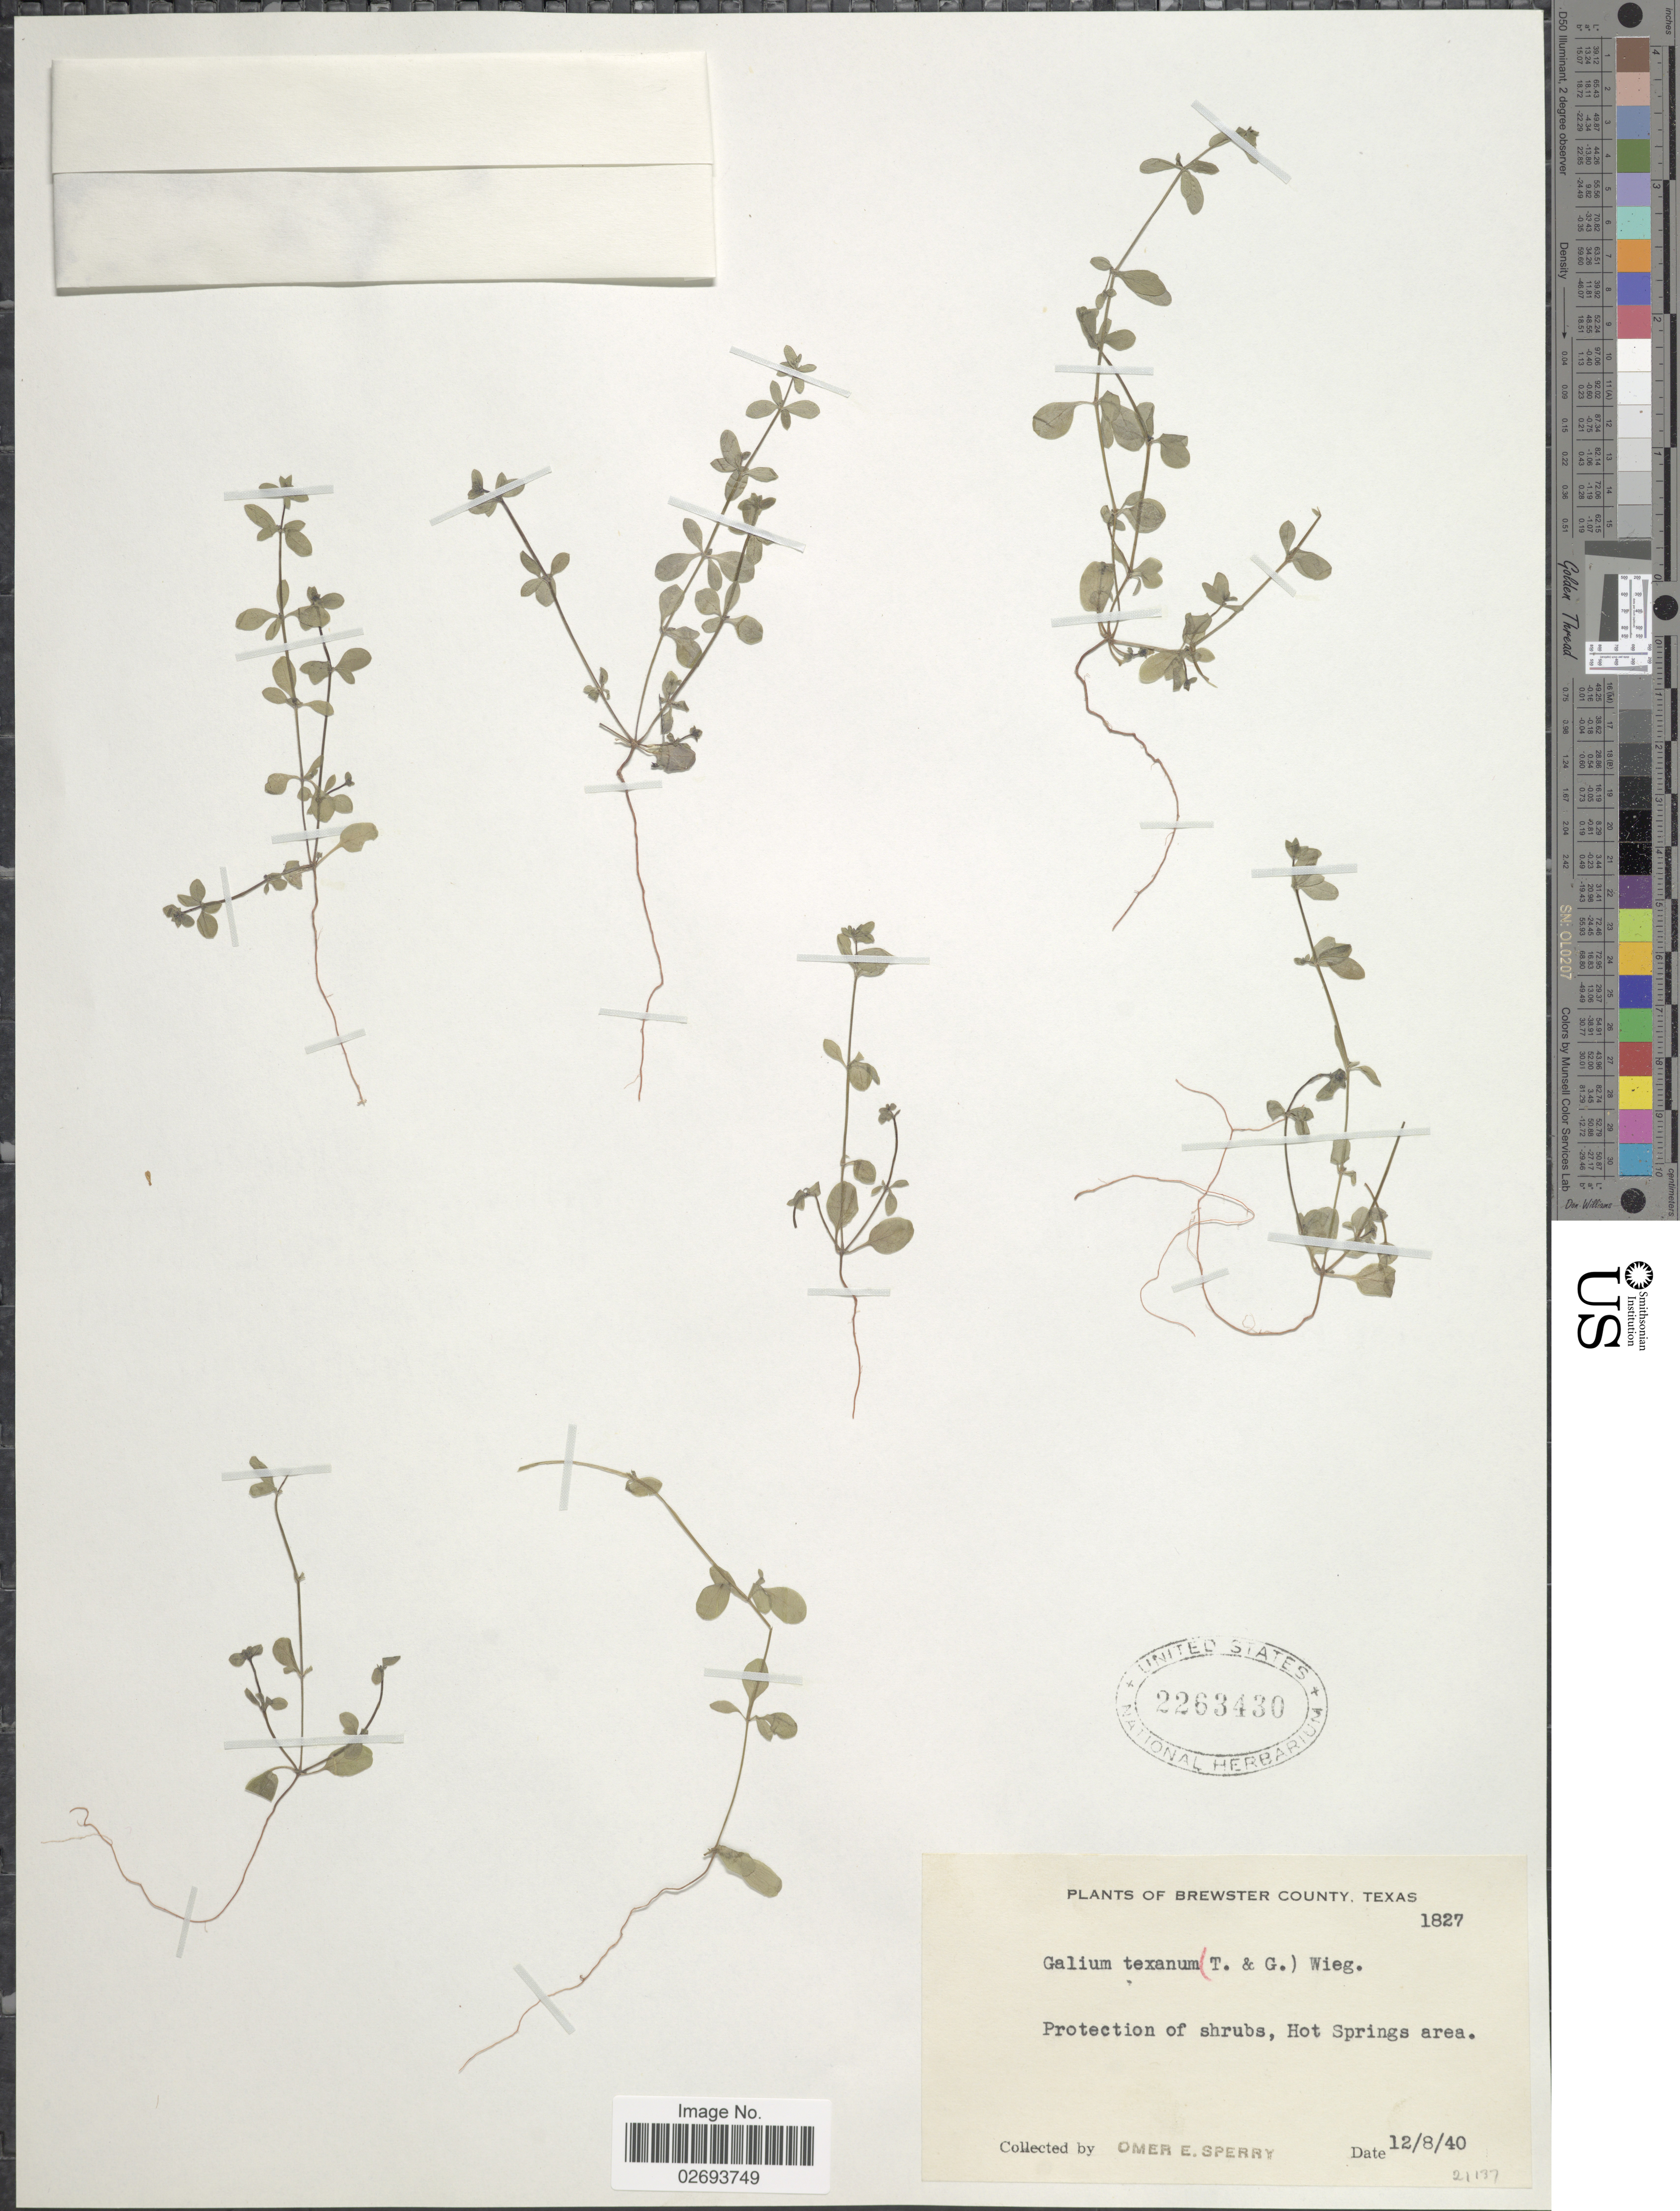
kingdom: Plantae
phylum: Tracheophyta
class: Magnoliopsida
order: Gentianales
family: Rubiaceae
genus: Galium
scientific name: Galium texense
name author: A. Gray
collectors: O. E. Sperry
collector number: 1827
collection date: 1940-08-12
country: United States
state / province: Texas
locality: Brewster County, Protection of shrubs, Hot Springs Area.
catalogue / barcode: US 2263430